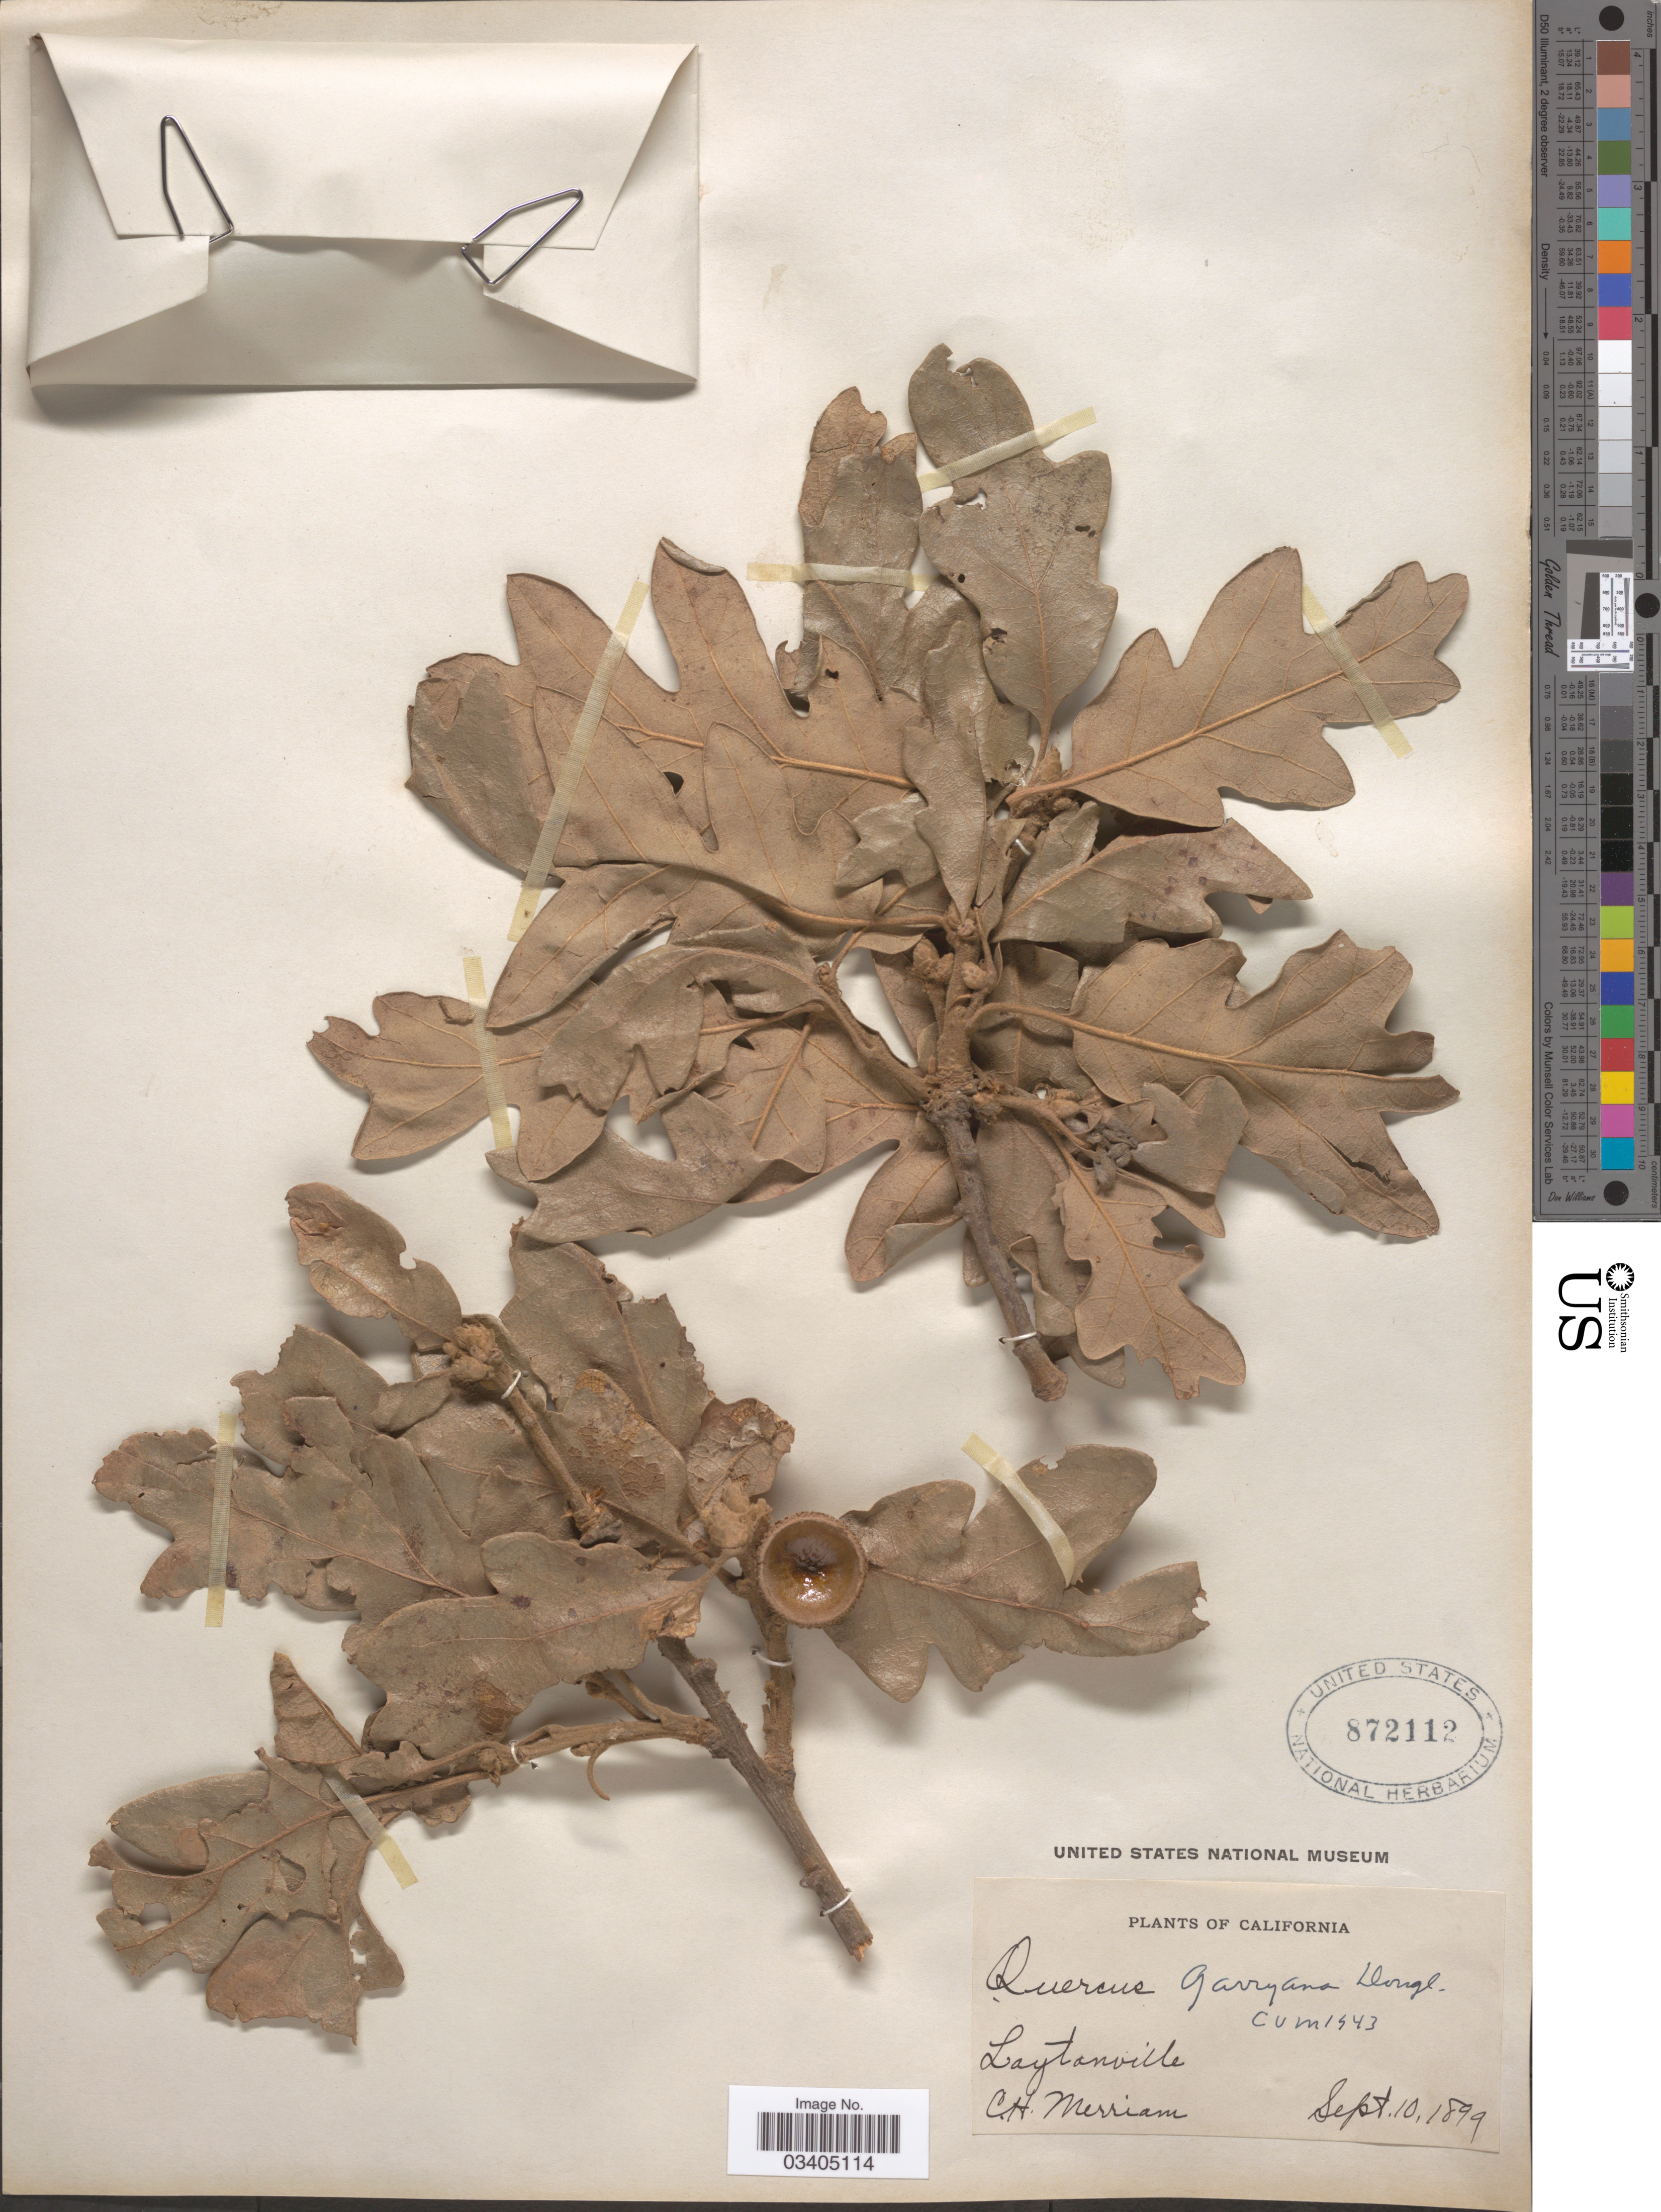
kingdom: Plantae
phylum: Tracheophyta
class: Magnoliopsida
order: Fagales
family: Fagaceae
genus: Quercus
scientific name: Quercus garryana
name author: Douglas ex Hook.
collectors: C. Merriam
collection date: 1899-09-10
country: United States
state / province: California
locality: Laytonville.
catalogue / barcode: US 872112